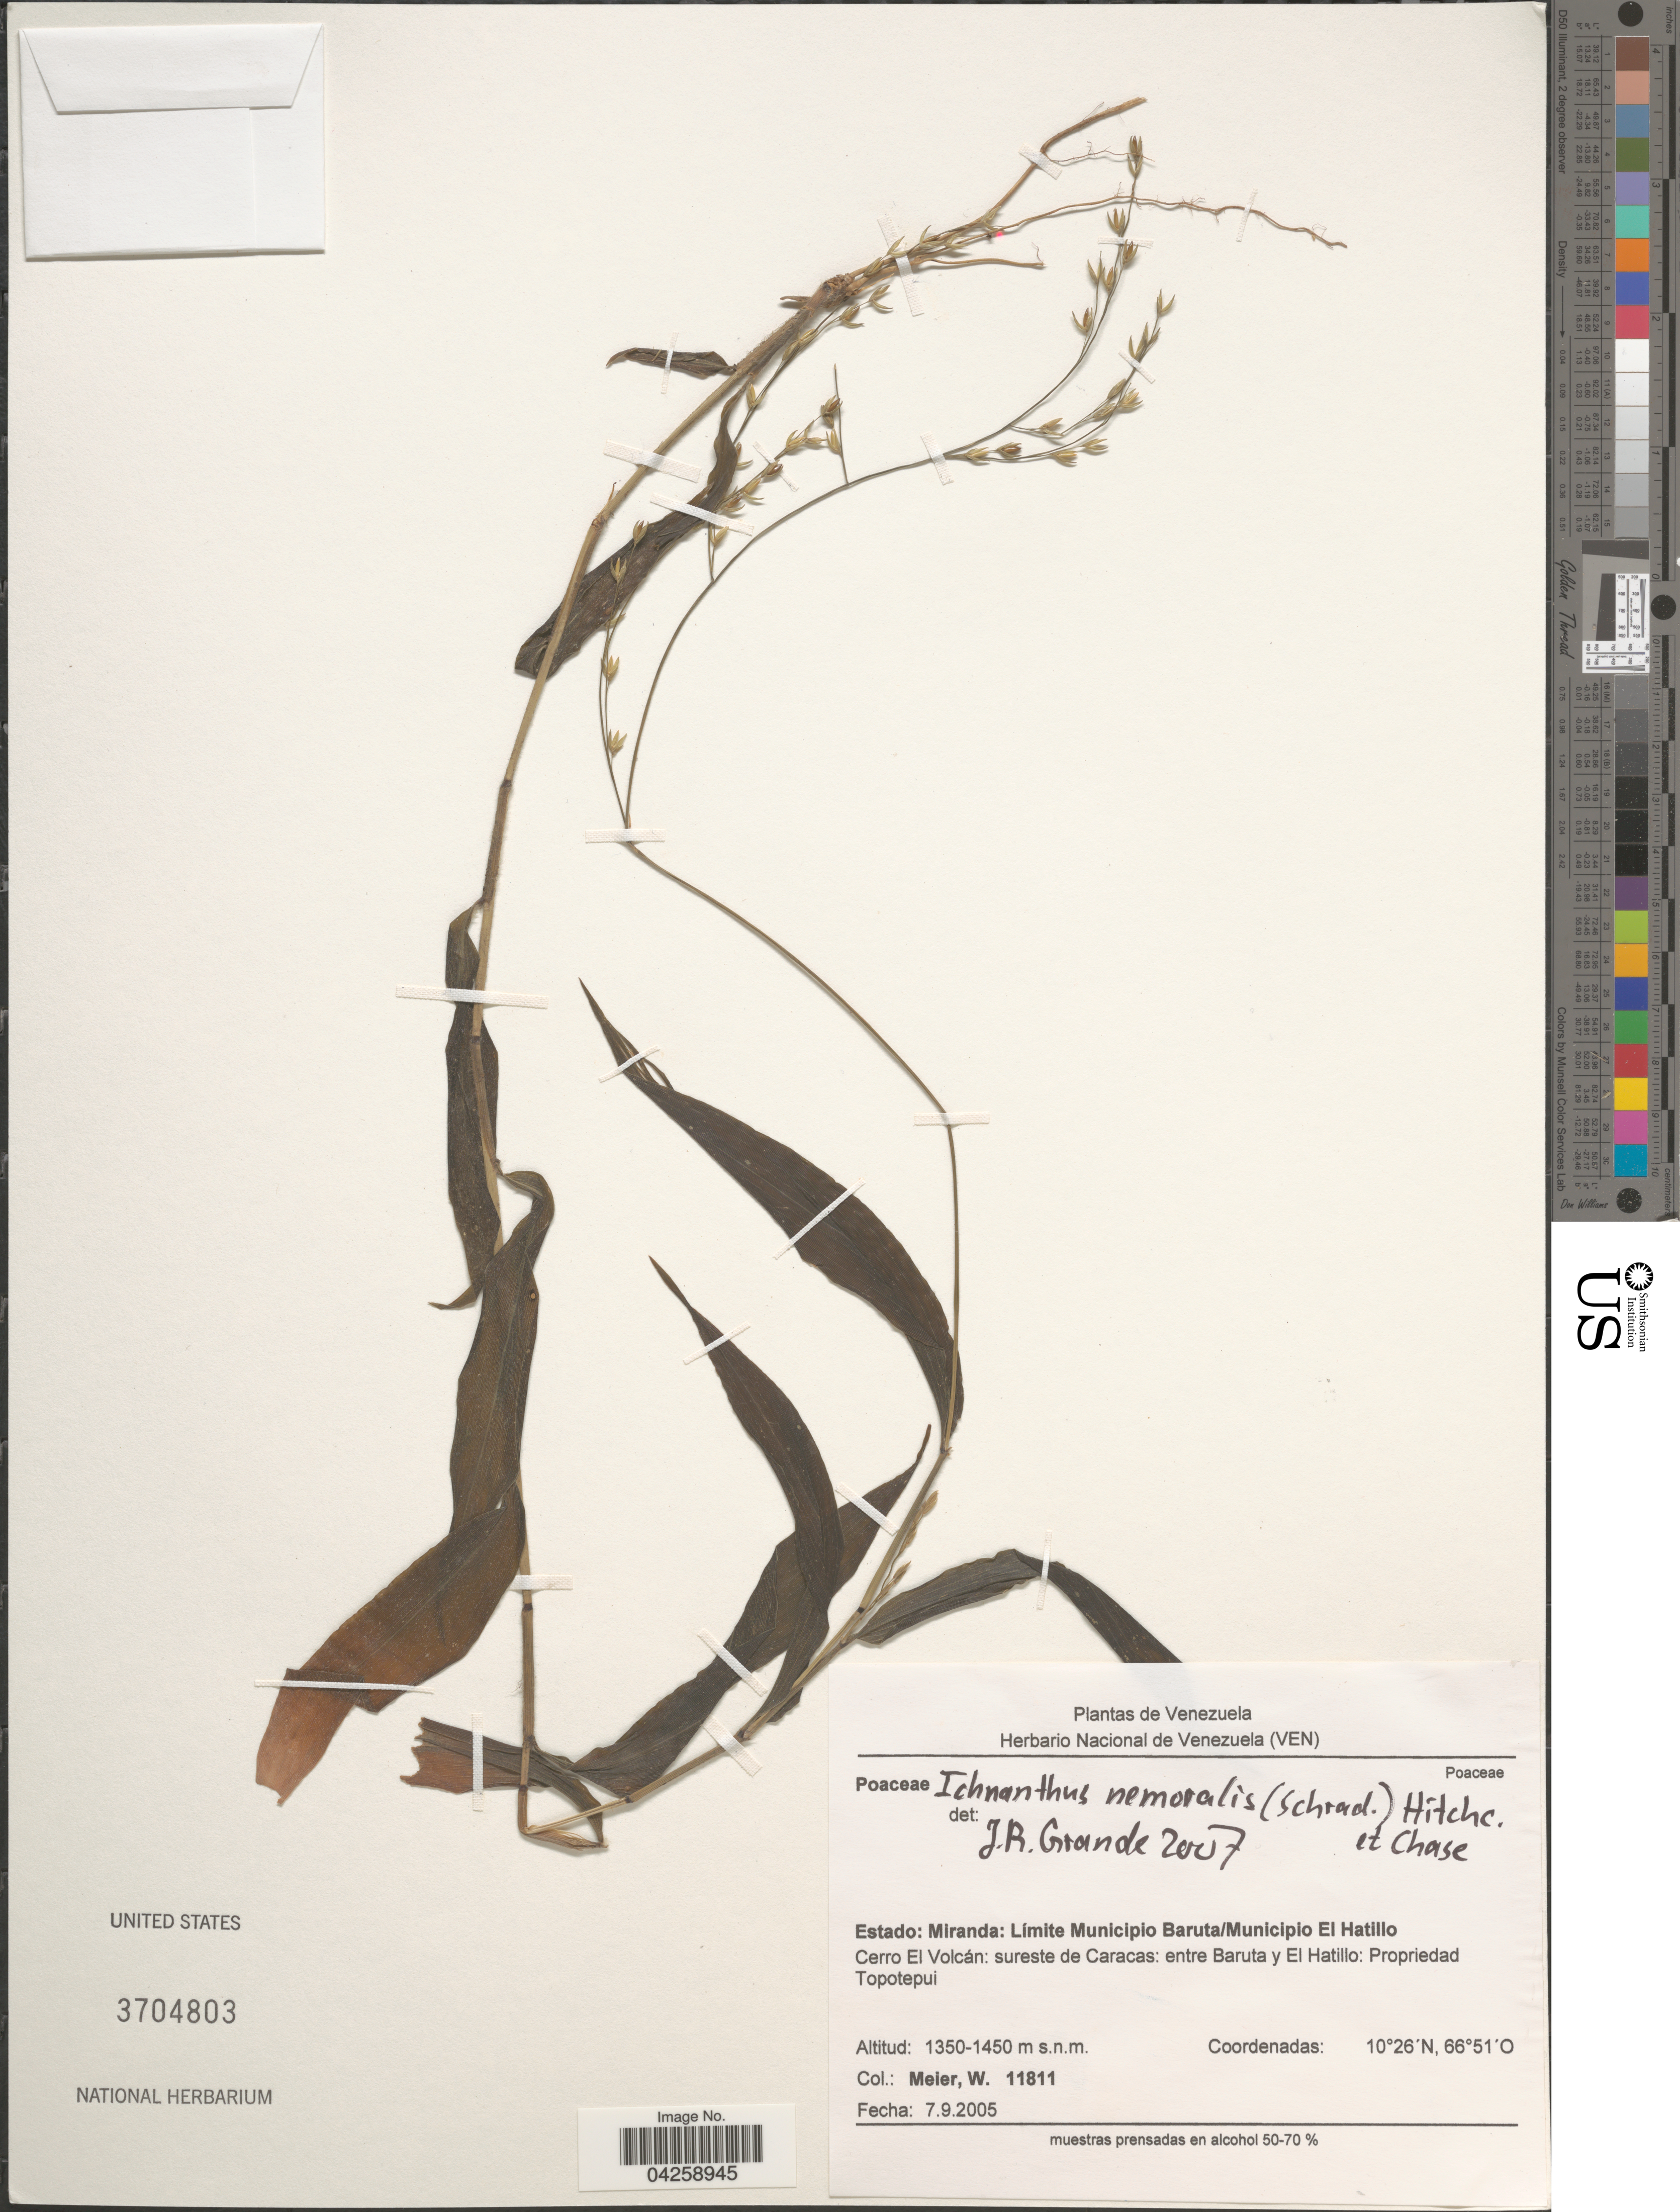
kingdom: Plantae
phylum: Tracheophyta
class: Liliopsida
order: Poales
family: Poaceae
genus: Ichnanthus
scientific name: Ichnanthus nemoralis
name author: (Schrad.) Hitchc. & Chase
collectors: W. Meier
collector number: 11811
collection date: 2005-09-07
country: Venezuela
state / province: Miranda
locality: Límite Municipio Baruta/Municipio El Hatillo. Cerro El Volcán: sureste de Caracas: entre Baruta y El Hatillo: Propriedad Topotepui.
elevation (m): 1350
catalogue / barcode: US 3704803